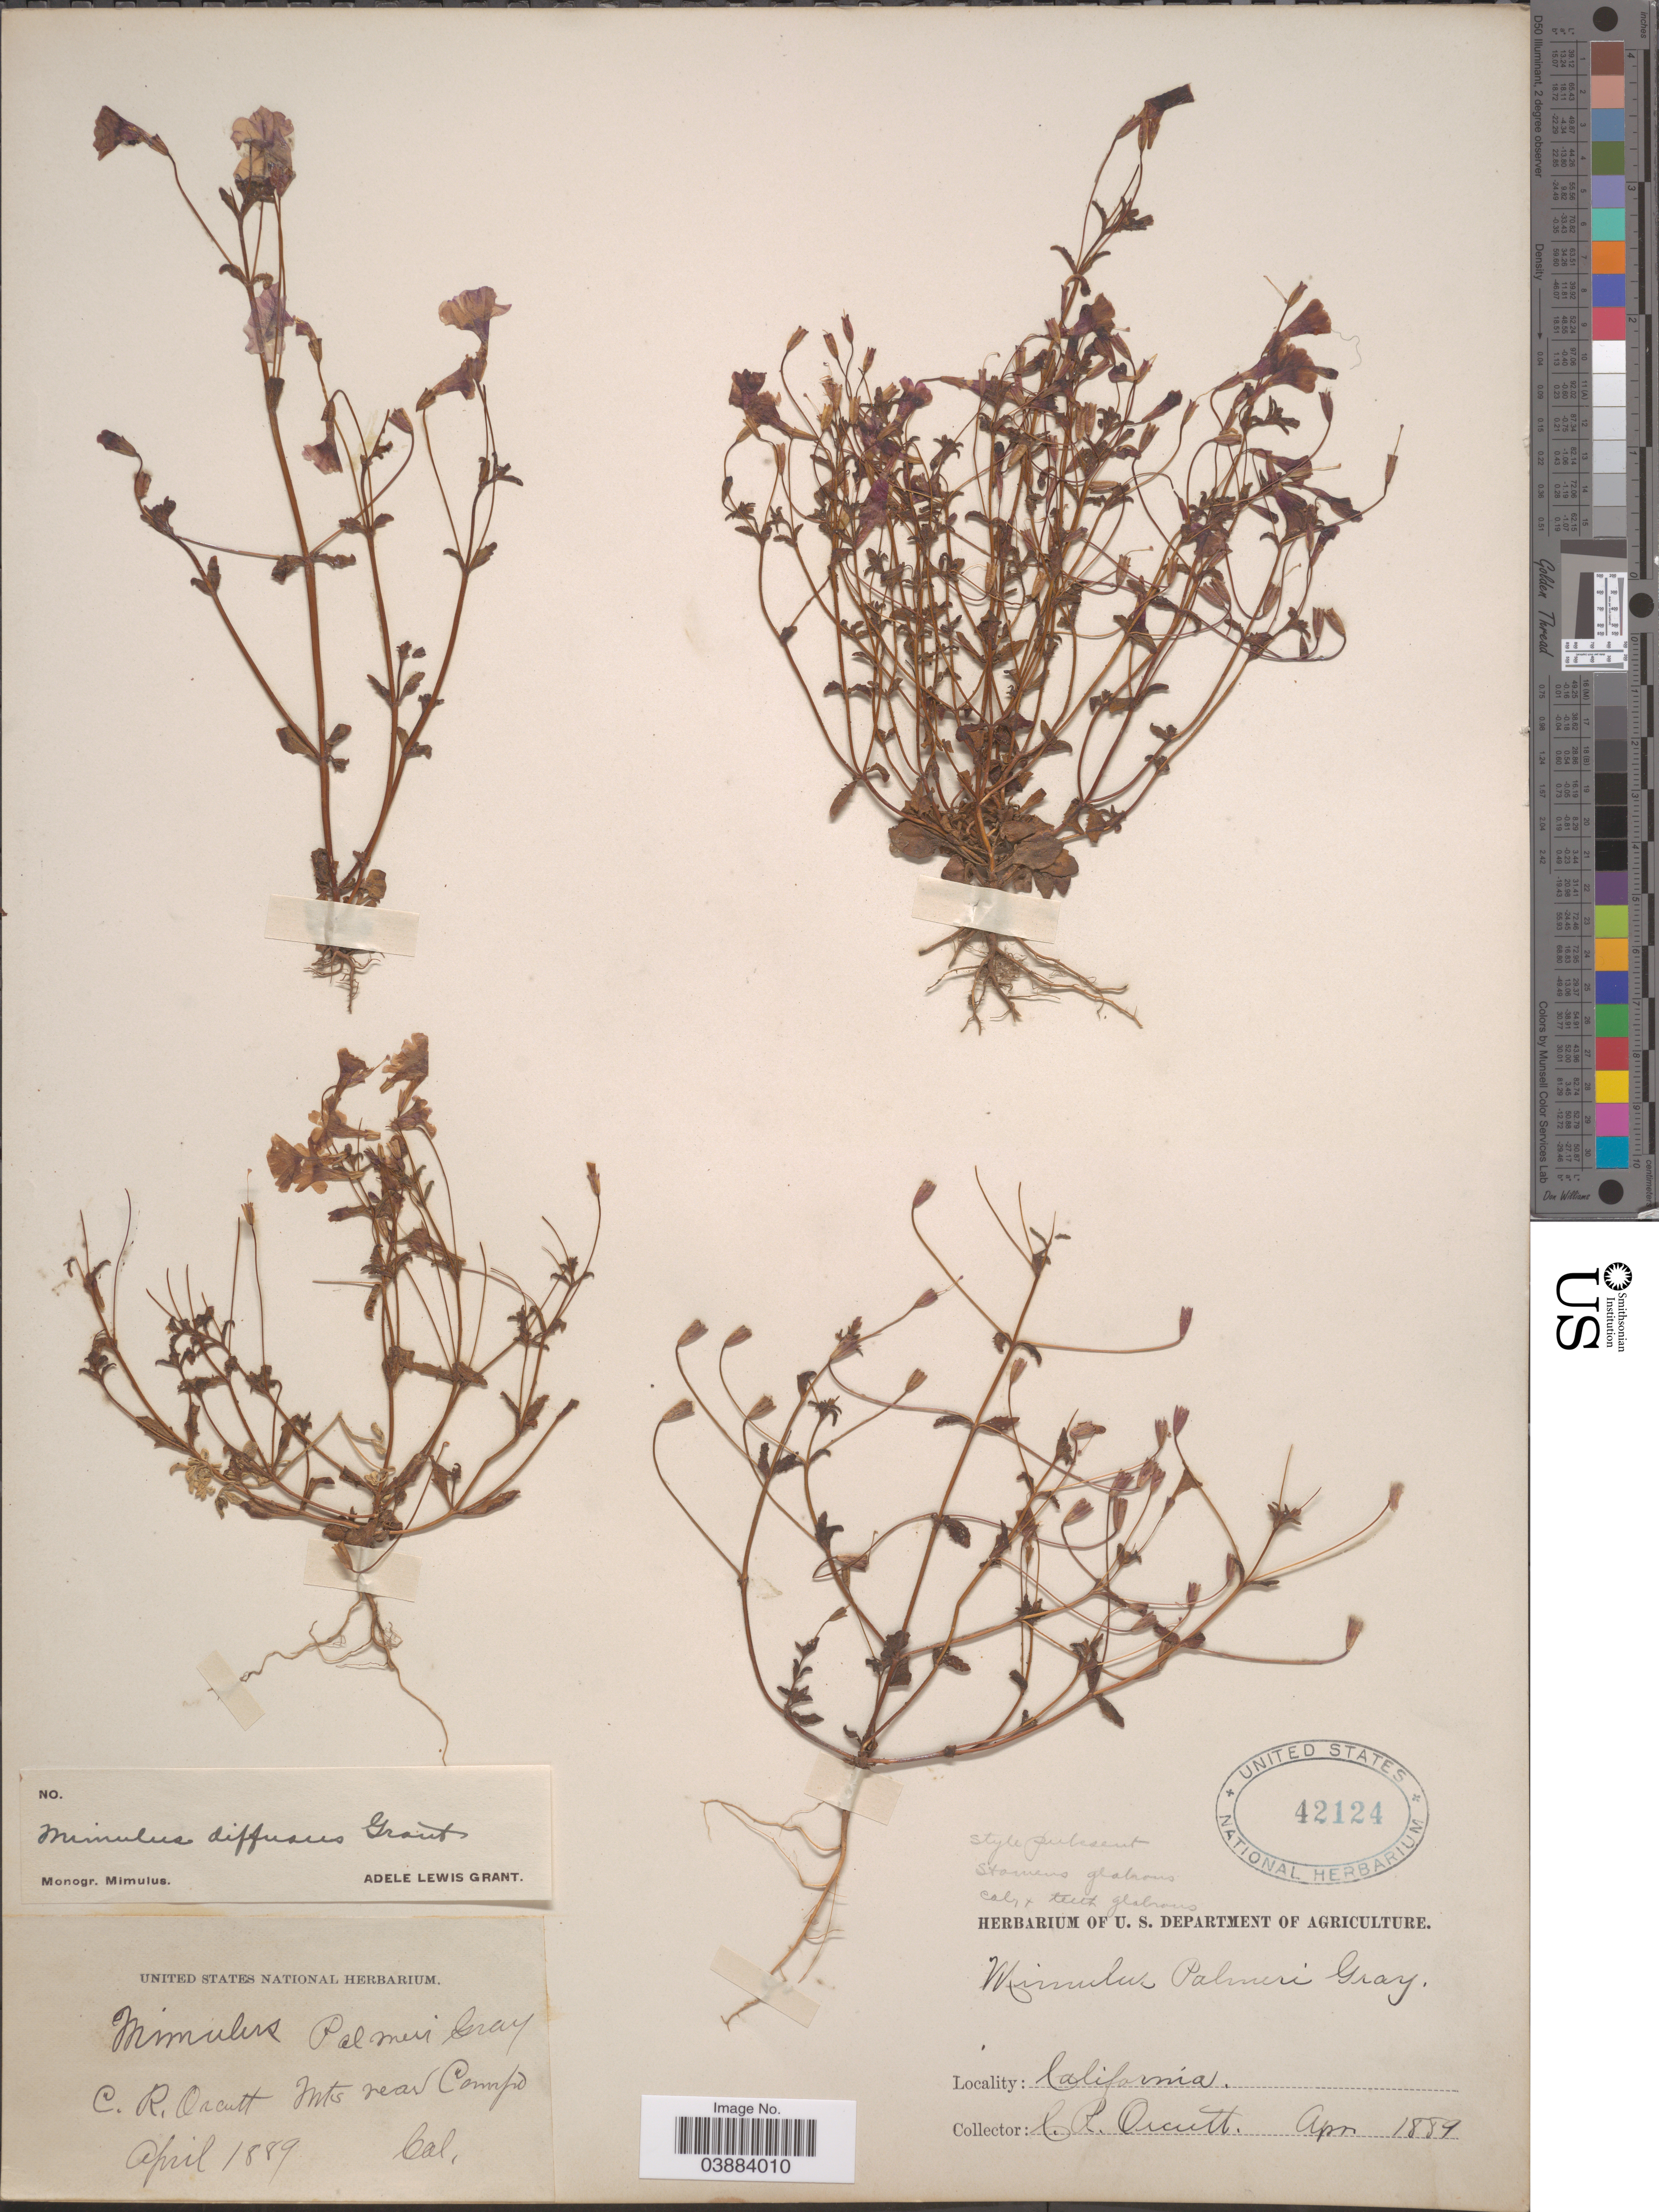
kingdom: Plantae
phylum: Tracheophyta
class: Magnoliopsida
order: Lamiales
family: Phrymaceae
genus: Mimulus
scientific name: Mimulus diffusus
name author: A.L. Grant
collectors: C. R. Orcutt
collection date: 1889-04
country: United States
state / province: California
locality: Mts near Campo.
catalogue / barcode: US 42124